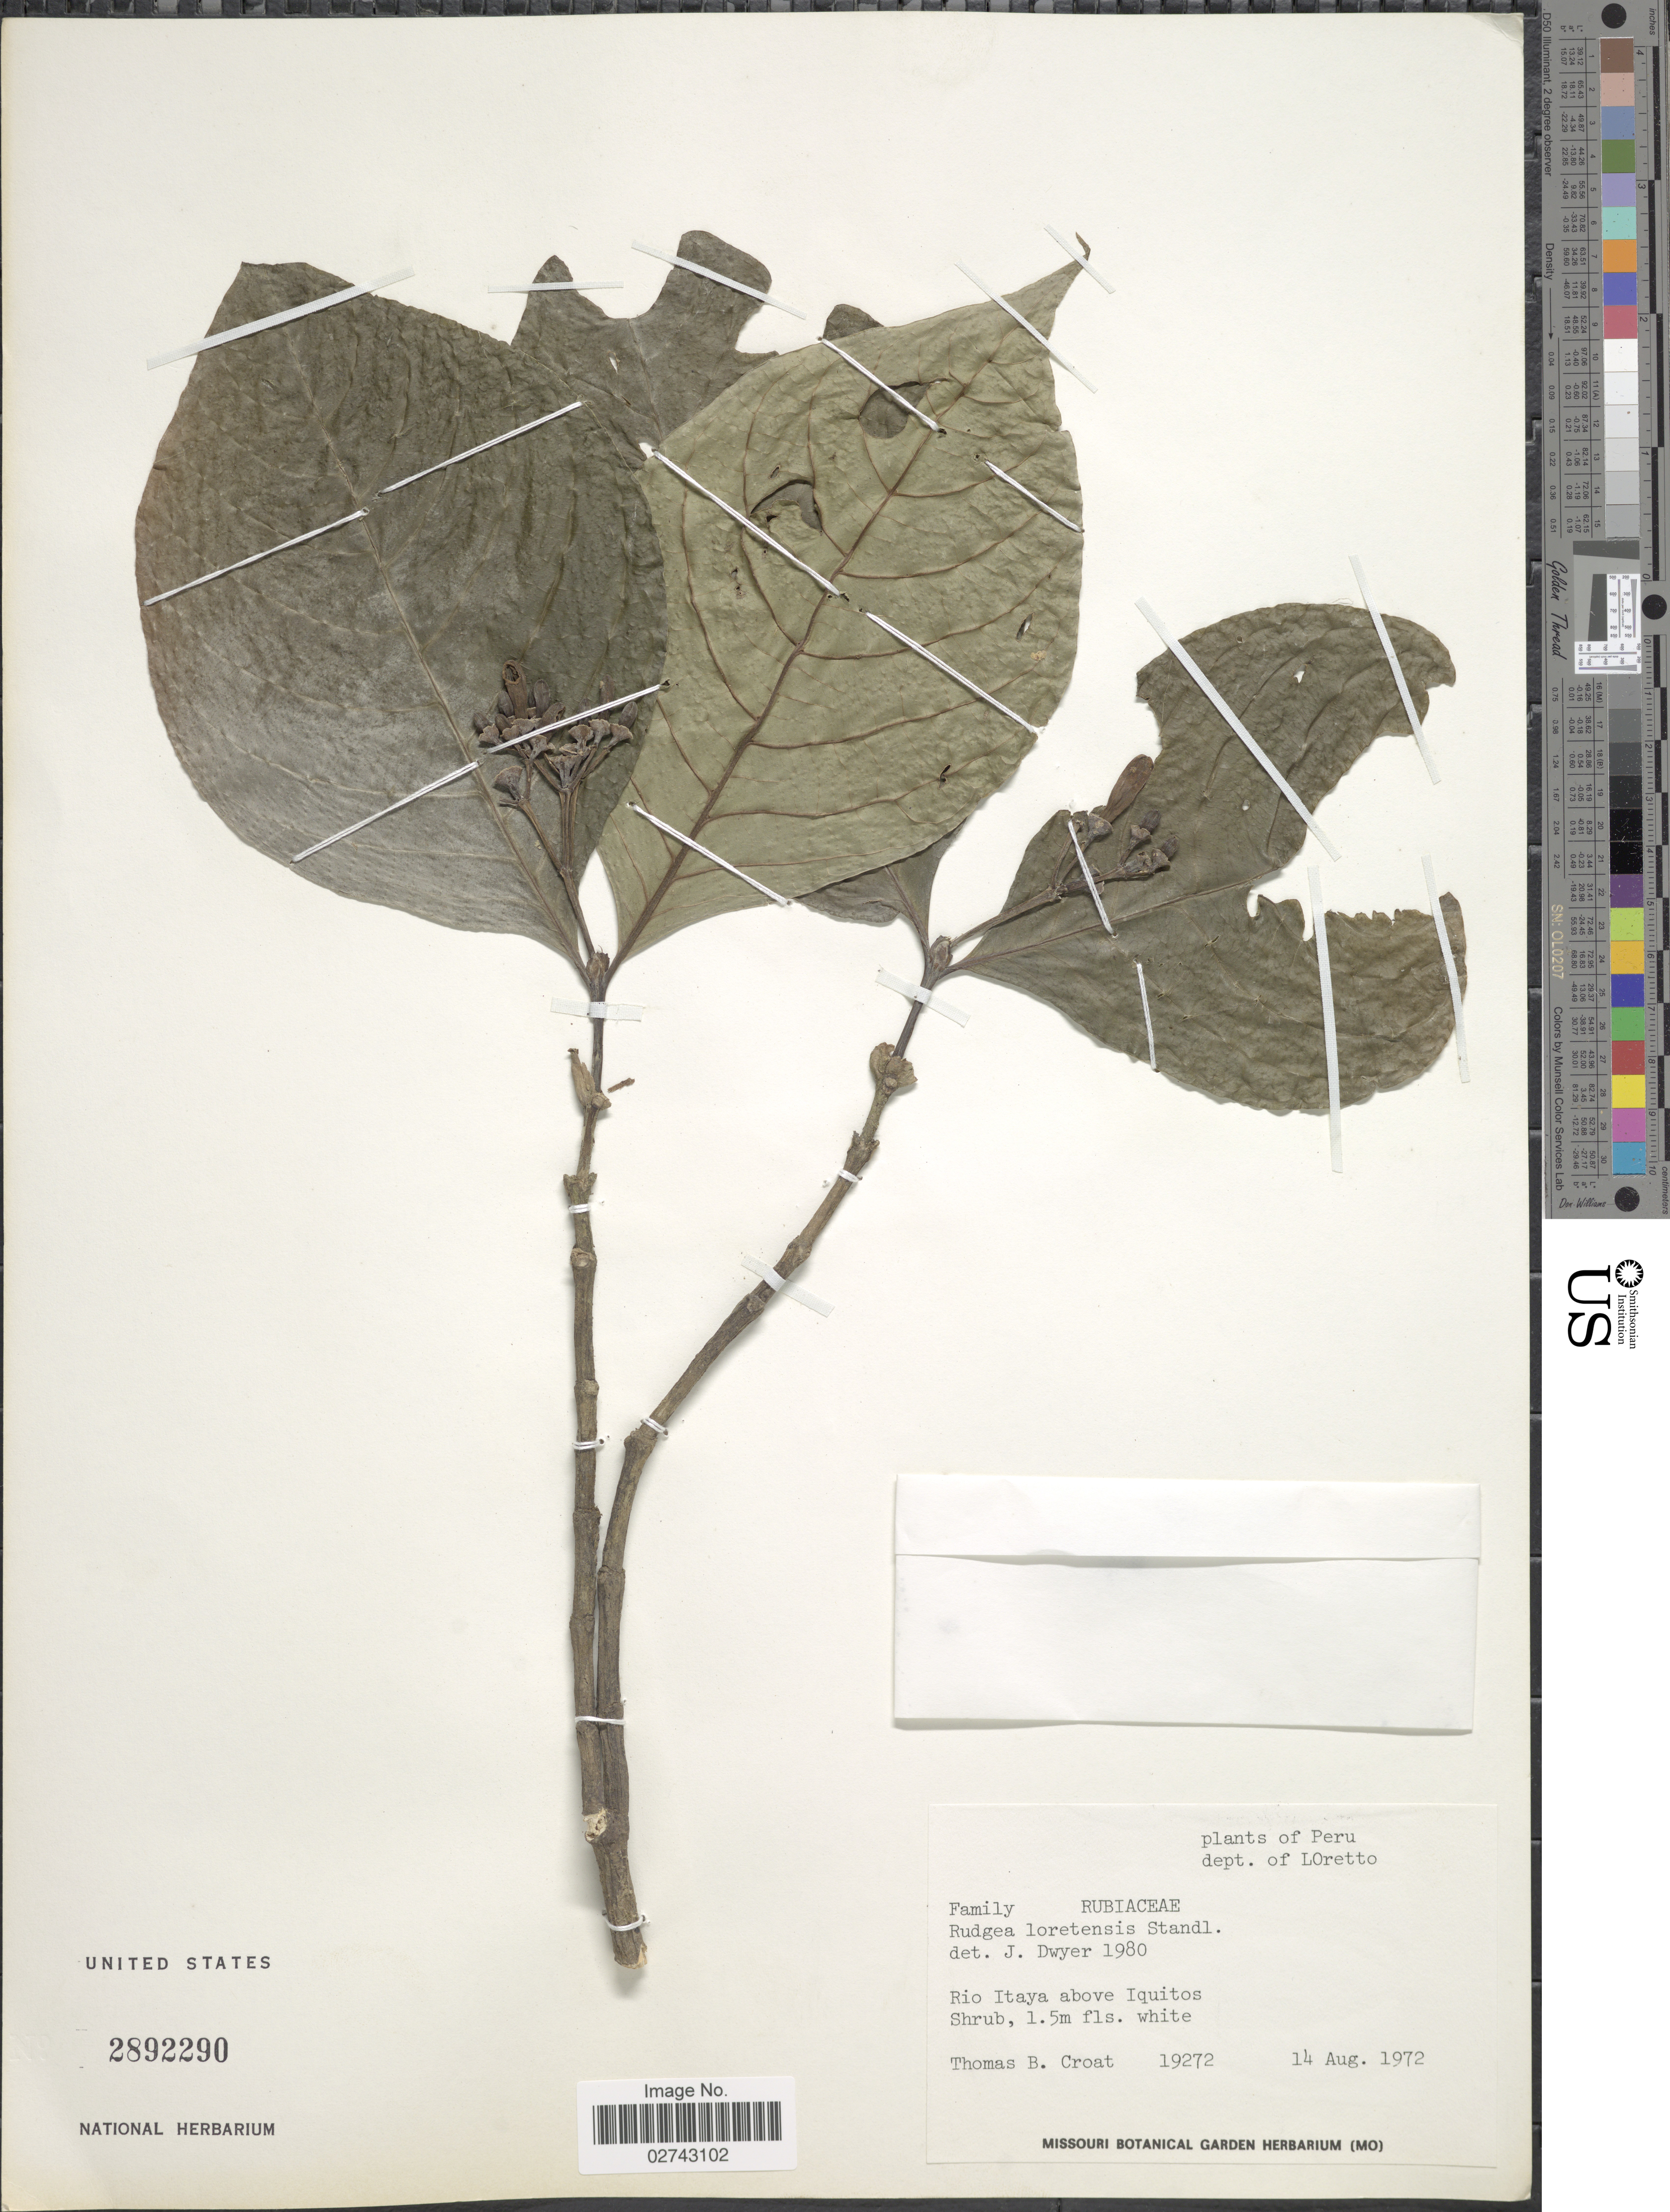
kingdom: Plantae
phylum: Tracheophyta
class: Magnoliopsida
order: Gentianales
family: Rubiaceae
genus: Rudgea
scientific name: Rudgea loretensis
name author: Standl.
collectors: T. B. Croat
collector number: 19272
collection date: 1972-08-14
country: Peru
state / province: Loreto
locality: Rio Itaya above Iquitos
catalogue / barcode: US 2892290